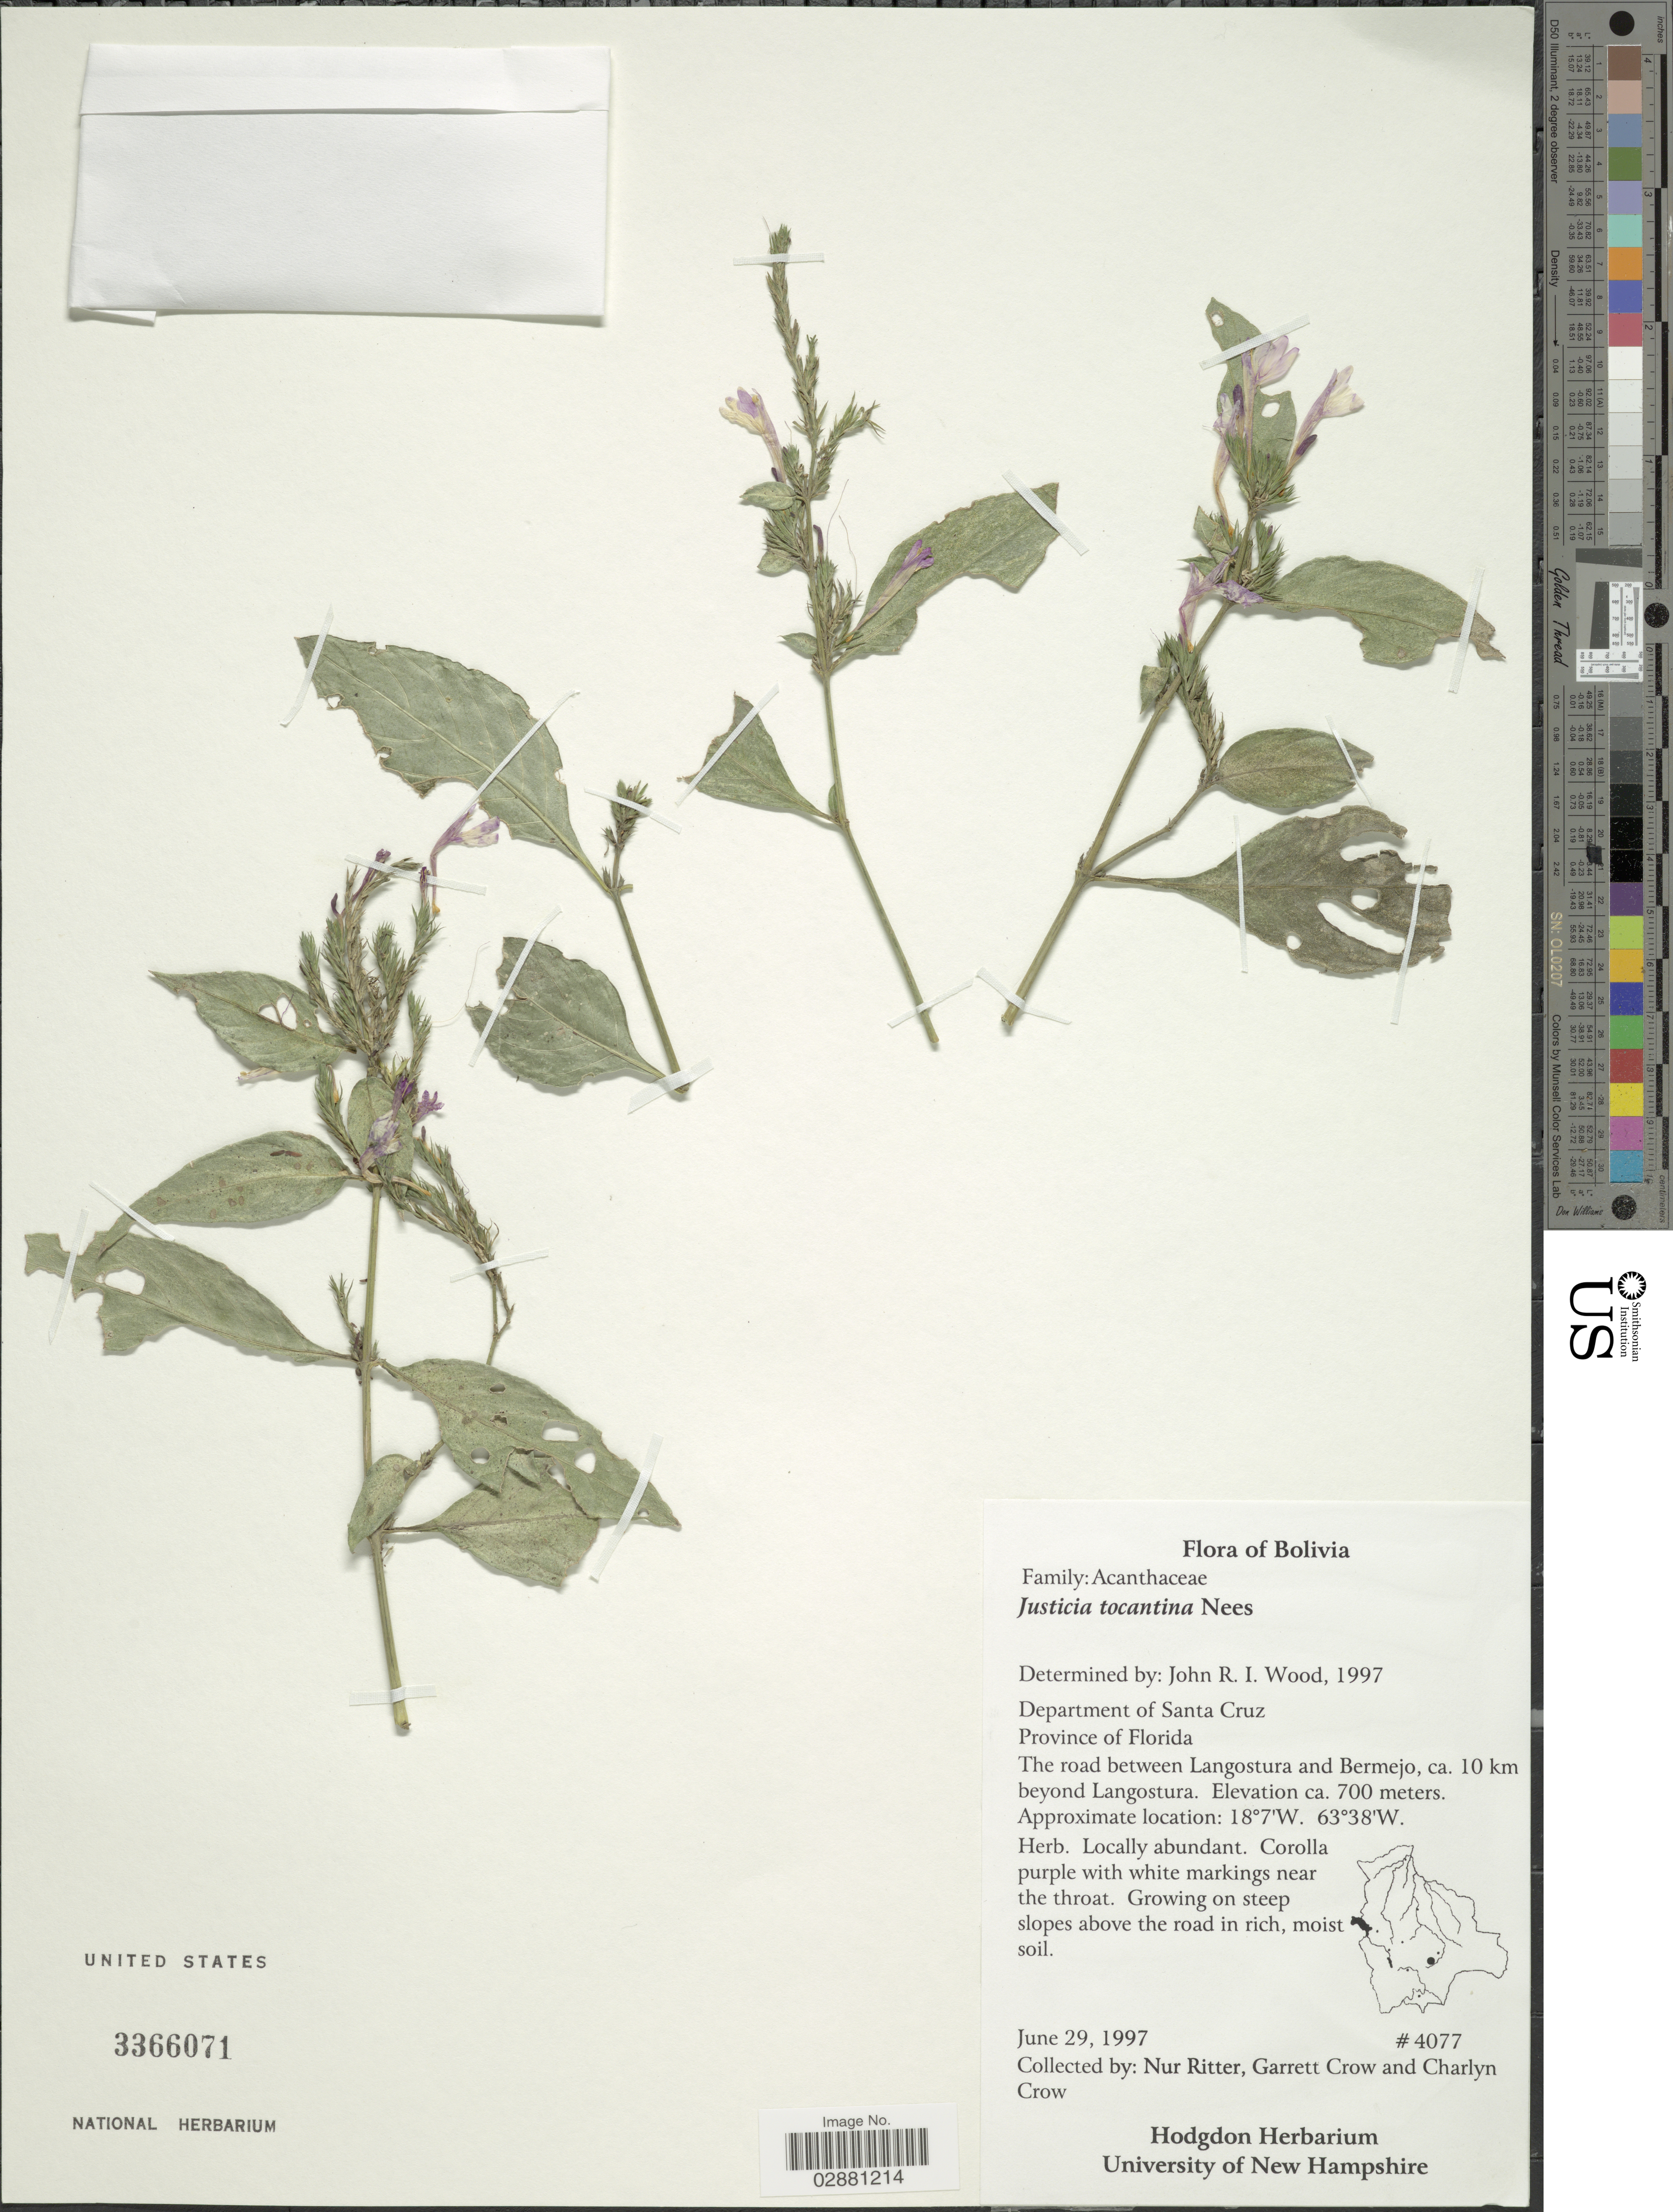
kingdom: Plantae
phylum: Tracheophyta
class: Magnoliopsida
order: Lamiales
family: Acanthaceae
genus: Justicia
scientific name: Justicia tocantina subsp. andina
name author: Wassh. & J.R.I. Wood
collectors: N. Ritter, G. E. Crow & C. Crow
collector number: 4077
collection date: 1997-06-29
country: Bolivia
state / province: Santa Cruz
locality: Department of Santa Cruz, Province of Florida, The road between Langostura and Bermejo, ca. 10 km beyond Langostura.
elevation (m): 700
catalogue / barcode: US 3366071